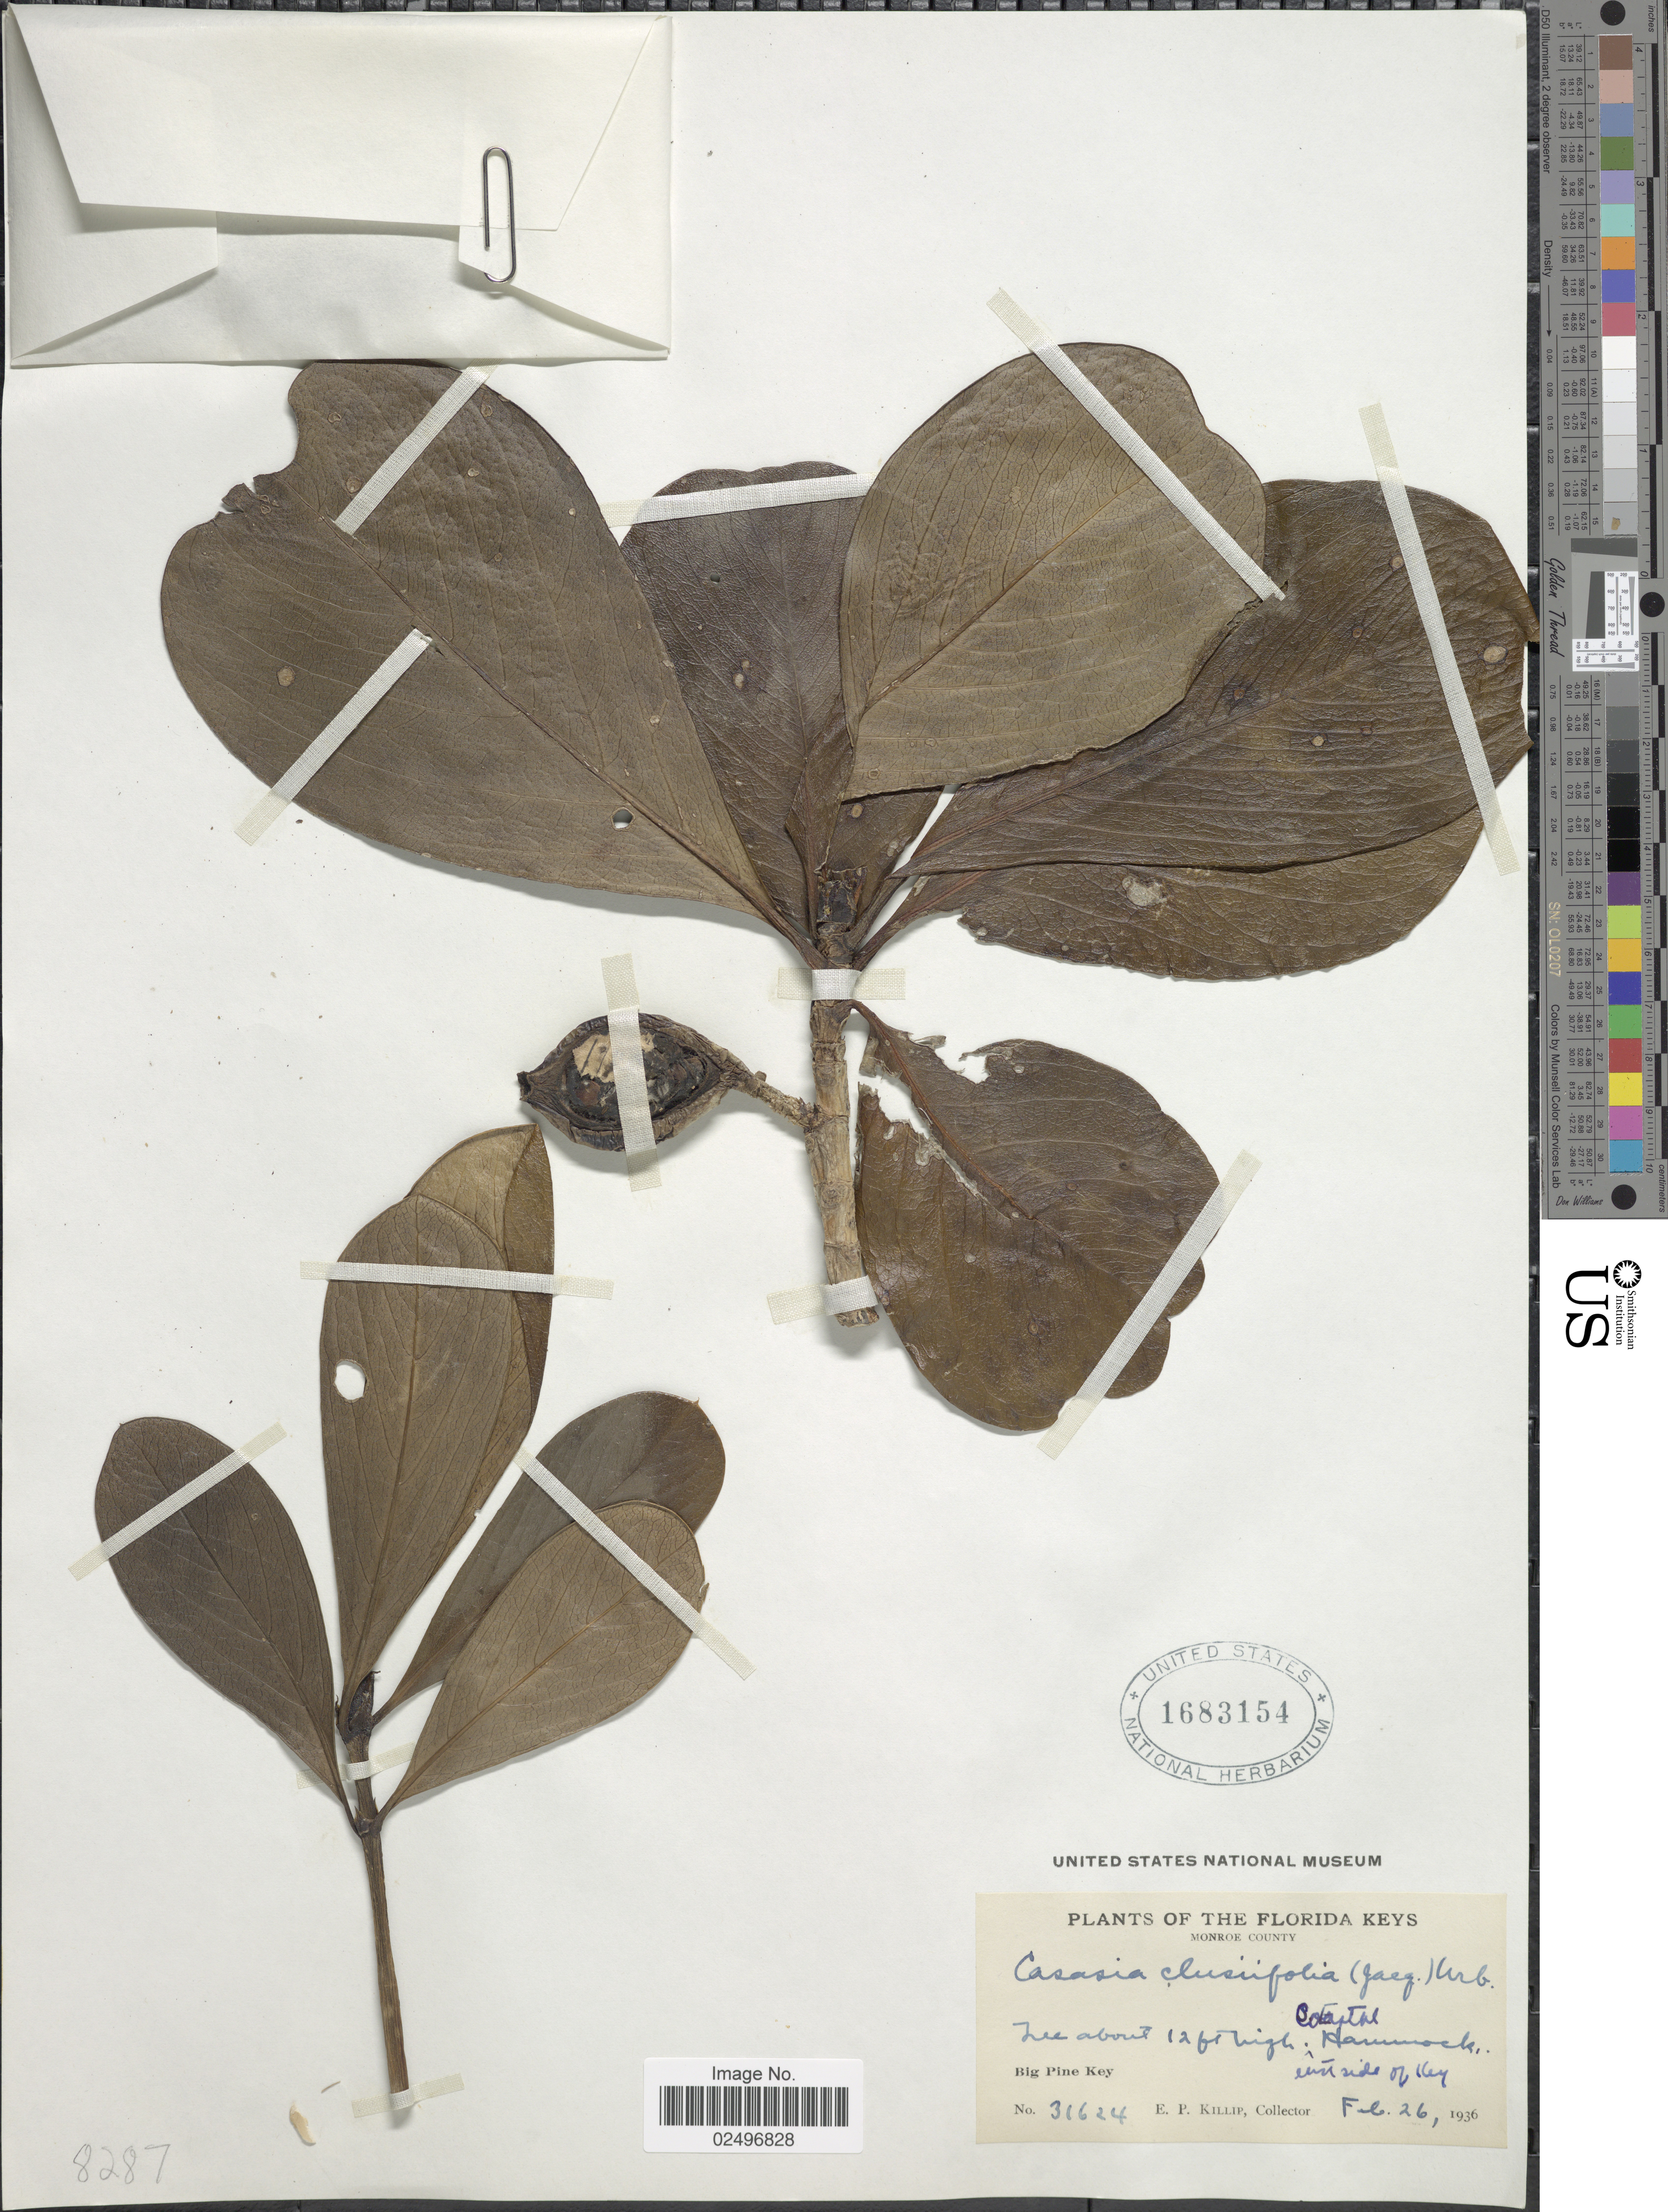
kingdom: Plantae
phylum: Tracheophyta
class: Magnoliopsida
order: Gentianales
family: Rubiaceae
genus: Casasia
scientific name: Casasia clusiifolia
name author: (Jacq.) Urb.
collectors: E. P. Killip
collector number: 31624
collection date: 1936-02-26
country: United States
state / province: Florida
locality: The Florida Keys, Monroe County, East side of Key, Coastal Hammock, Big Pine Key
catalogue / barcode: US 1683154